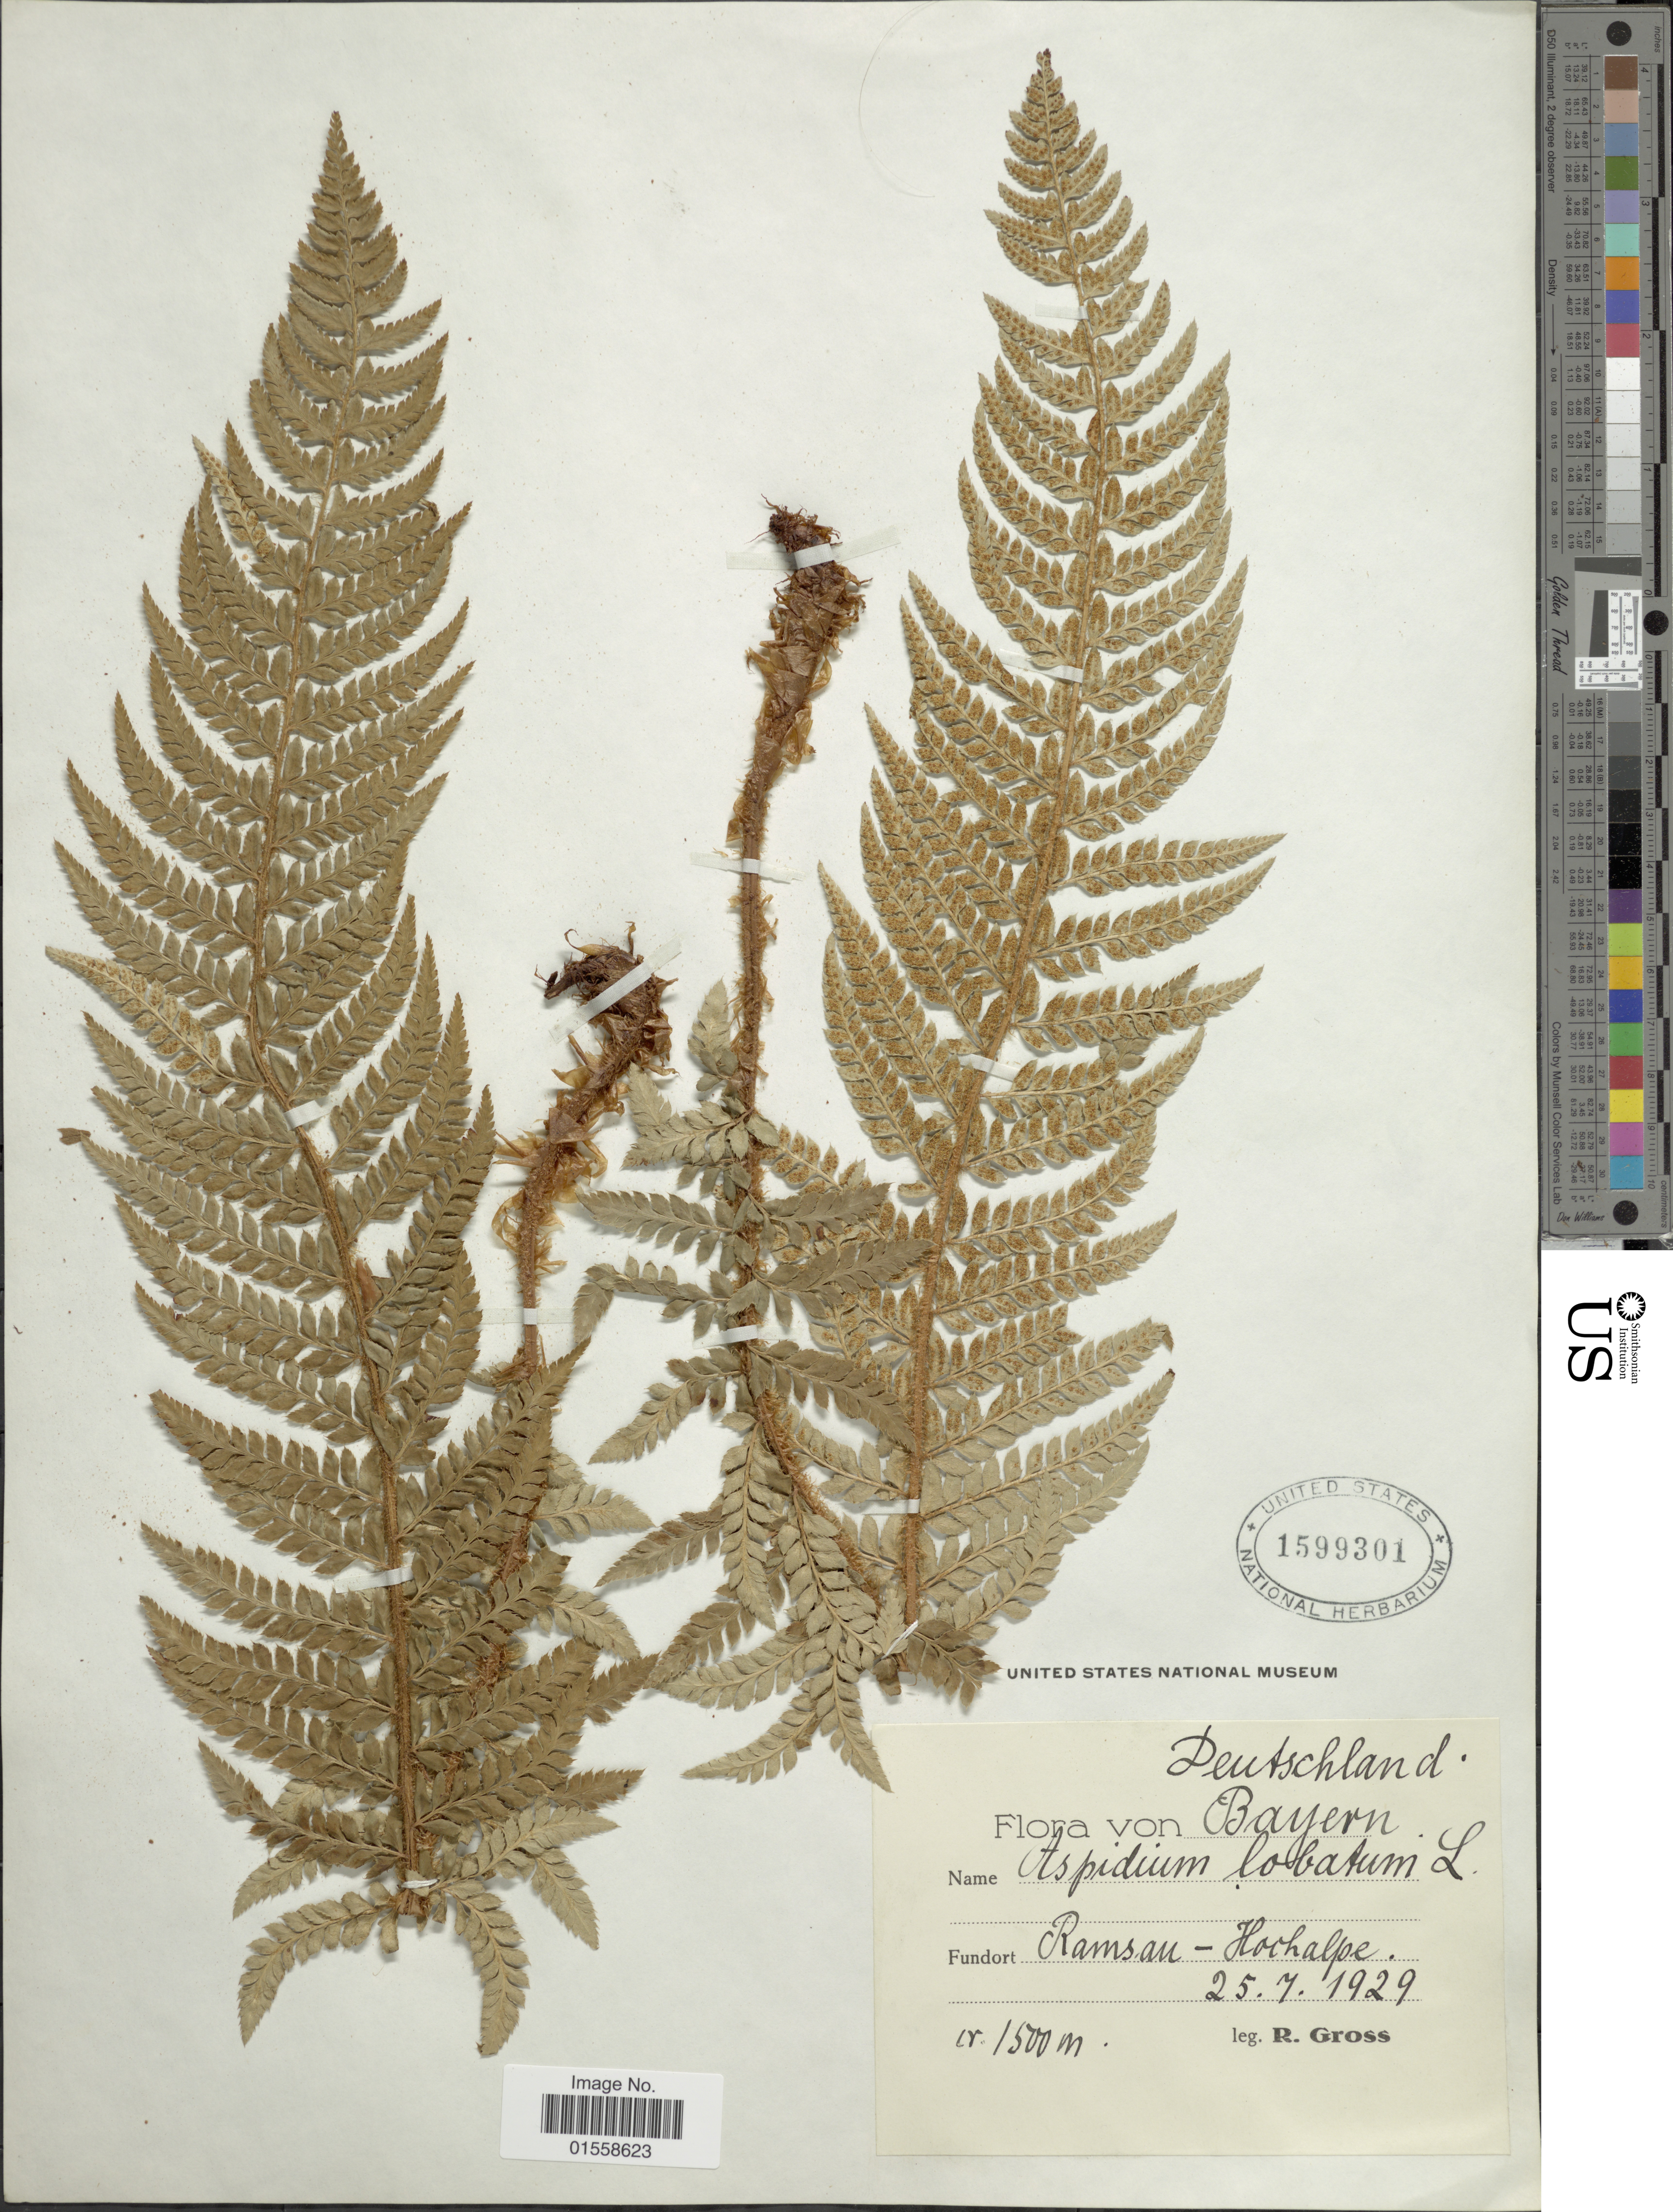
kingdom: Plantae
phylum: Tracheophyta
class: Polypodiopsida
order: Polypodiales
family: Dryopteridaceae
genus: Polystichum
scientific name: Polystichum aculeatum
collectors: R. Gross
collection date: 1929-07-25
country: Germany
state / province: Bayern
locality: Deutchland, Bayerb, Ramsau-Hochalpe.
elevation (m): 1500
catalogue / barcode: US 1599301